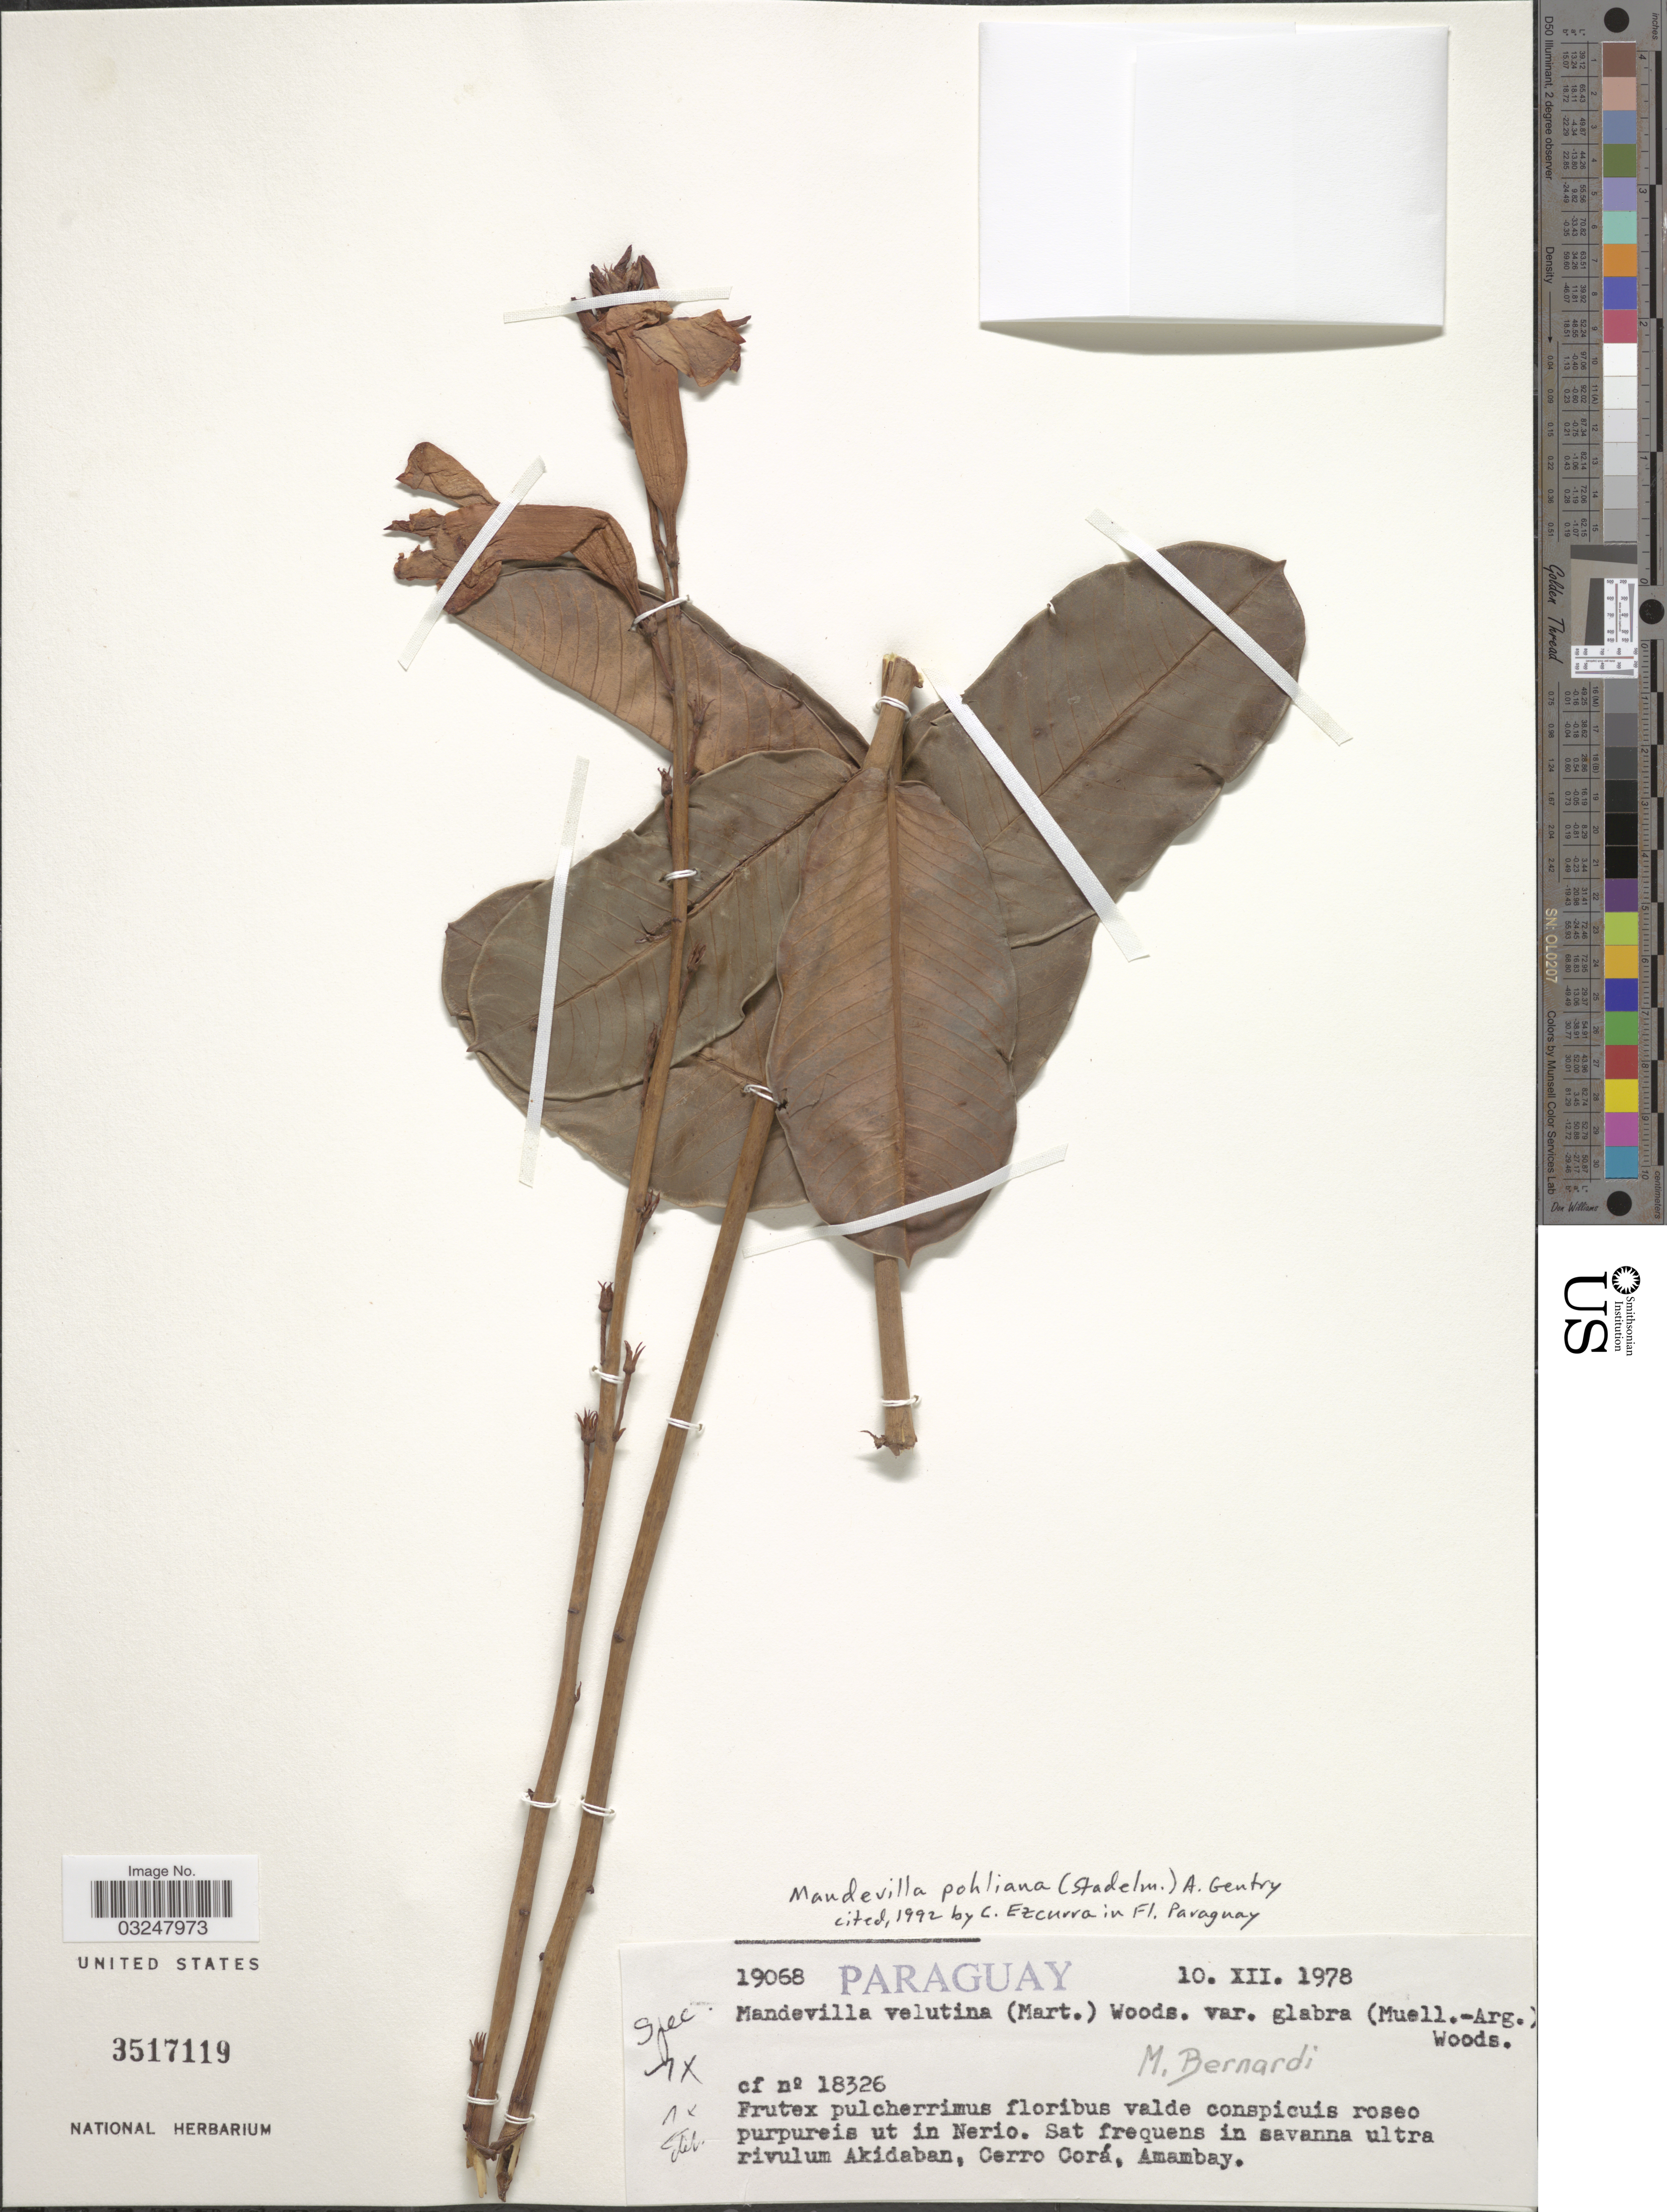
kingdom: Plantae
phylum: Tracheophyta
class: Magnoliopsida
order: Gentianales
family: Apocynaceae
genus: Mandevilla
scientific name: Mandevilla pohliana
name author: (Stadelm.) A.H. Gentry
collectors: M. Bernardi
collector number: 18326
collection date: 1978-12-10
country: Paraguay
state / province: Amambay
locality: Sat frequens in savanna ultra rivulum Akidaban, Cerro Corá, Amambay.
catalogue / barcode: US 3517119